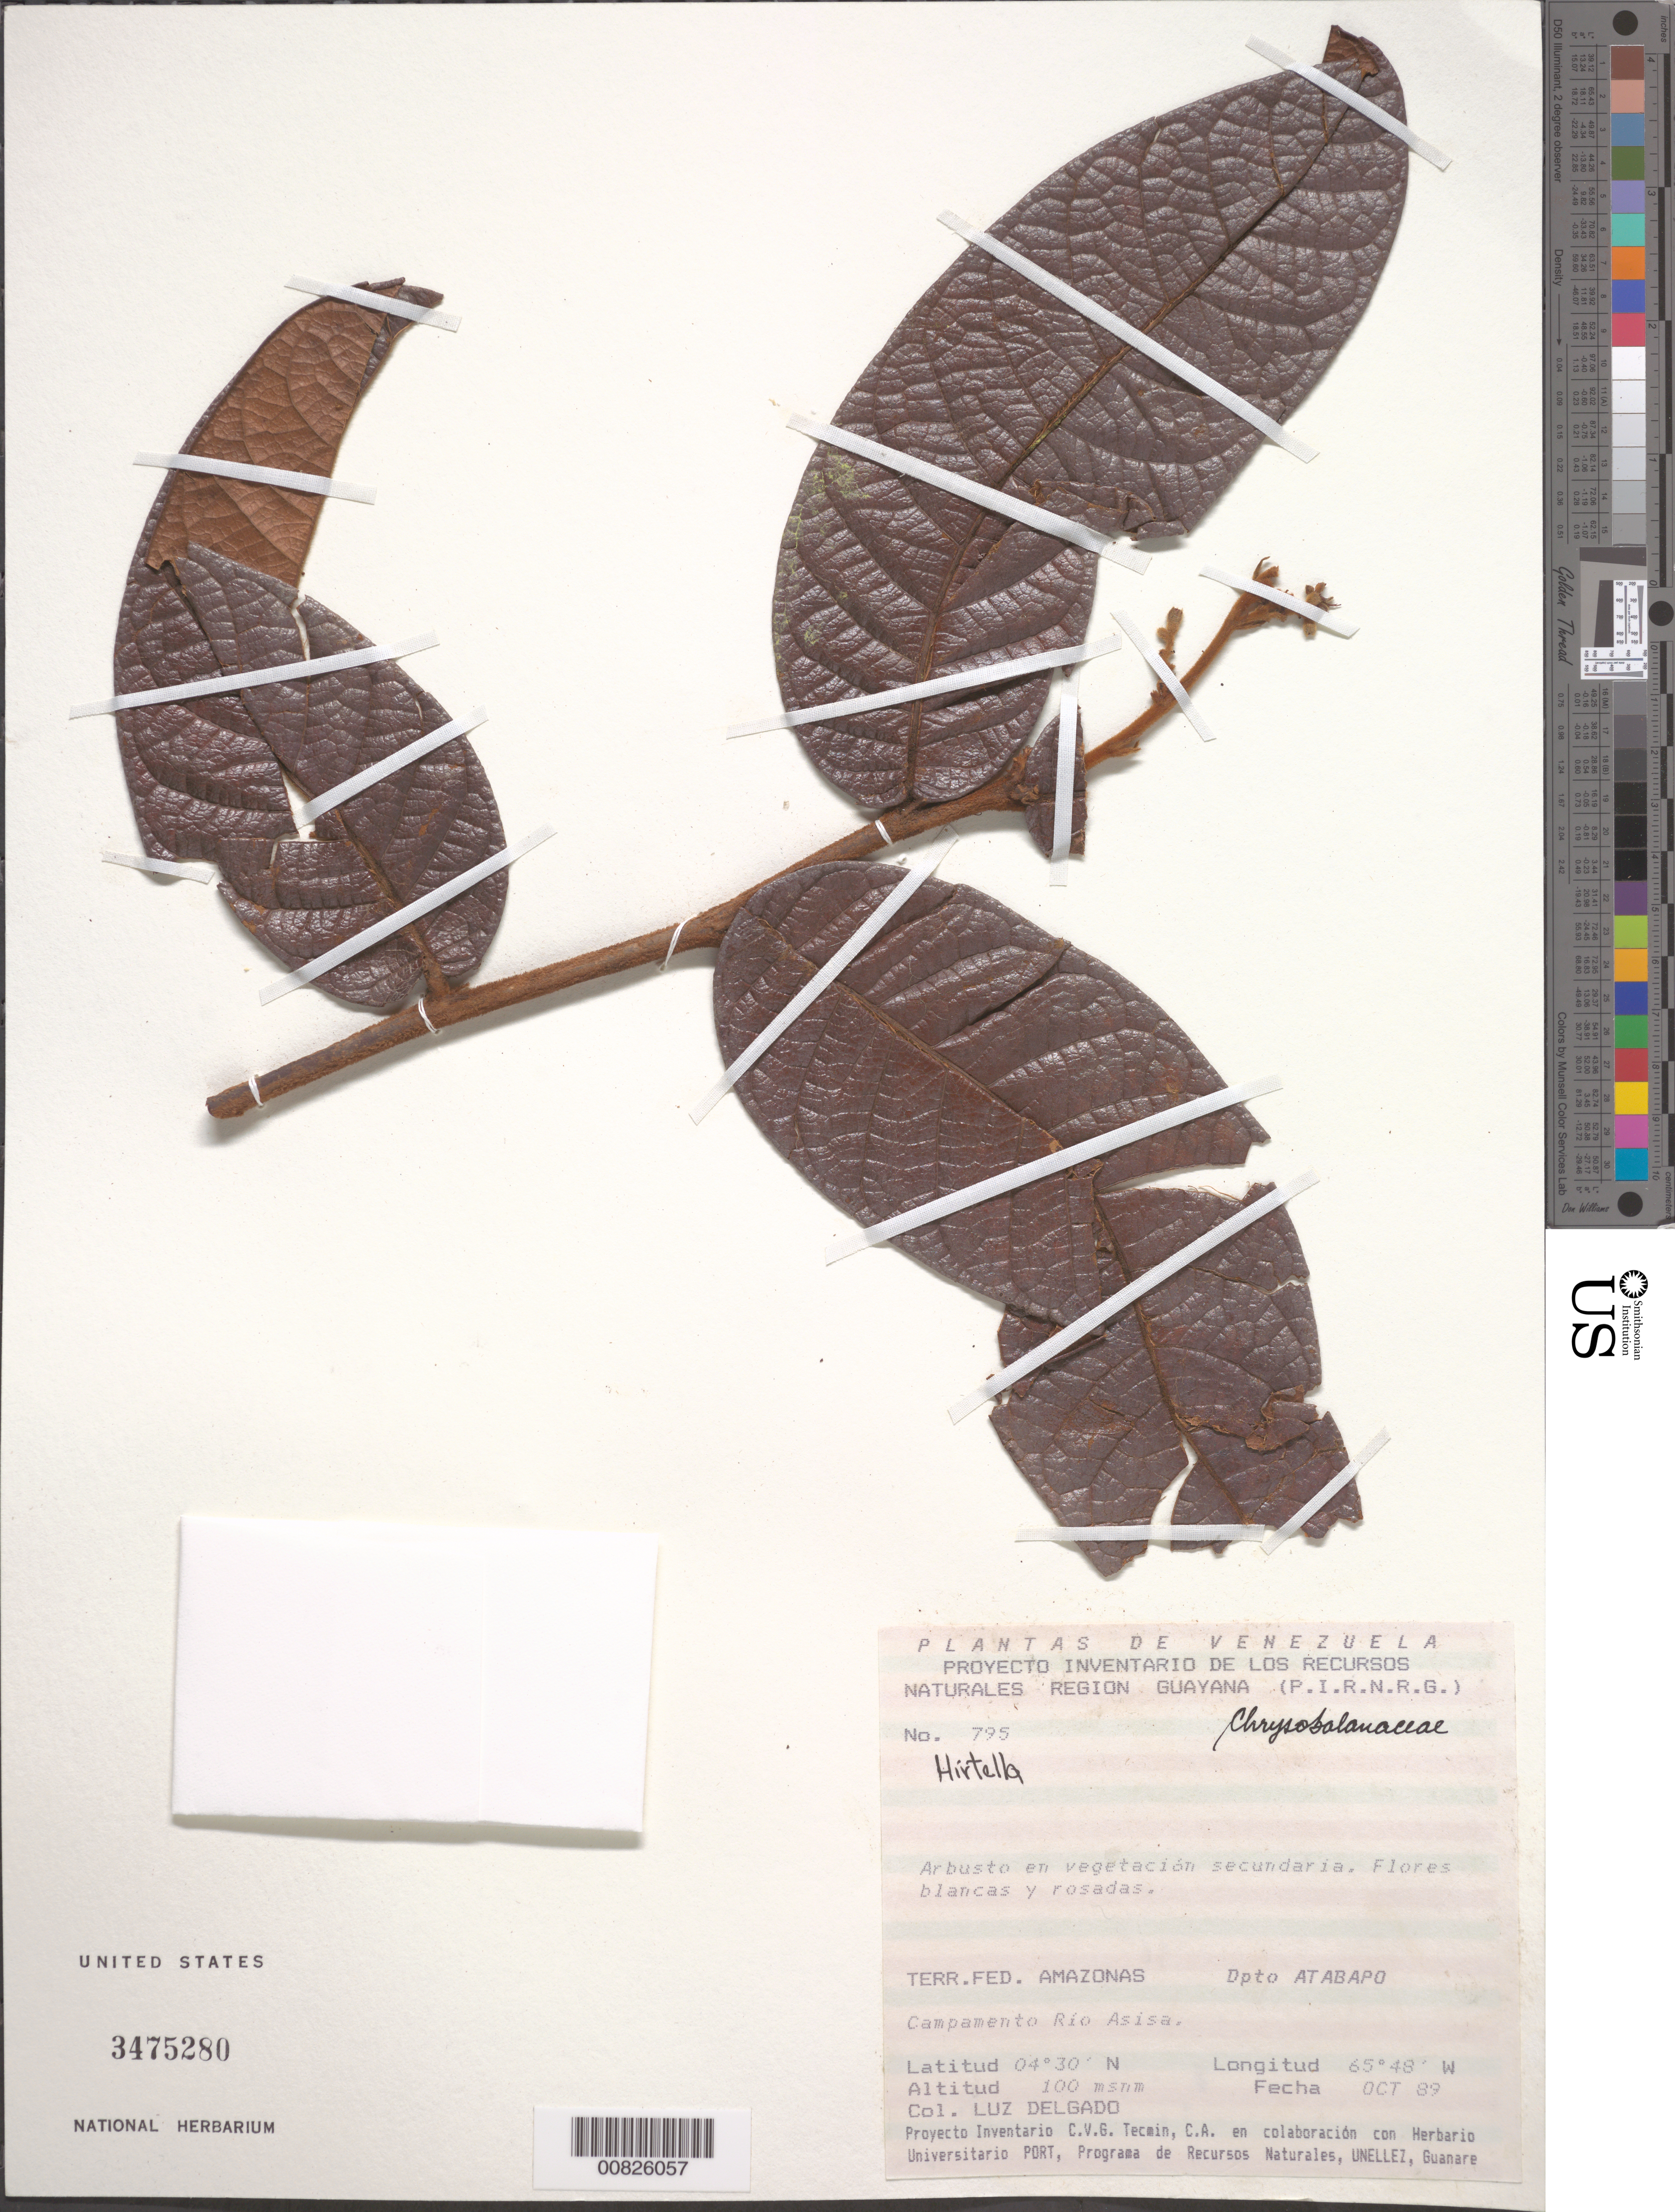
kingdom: Plantae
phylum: Tracheophyta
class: Magnoliopsida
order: Malpighiales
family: Chrysobalanaceae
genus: Hirtella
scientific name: Hirtella sp.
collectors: L. Delgado V.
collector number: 795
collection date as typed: Oct-89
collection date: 1989-10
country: Venezuela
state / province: Amazonas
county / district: Atabapo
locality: Campamento Río Asisa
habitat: Secondary vegetation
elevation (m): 100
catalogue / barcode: US 3475280